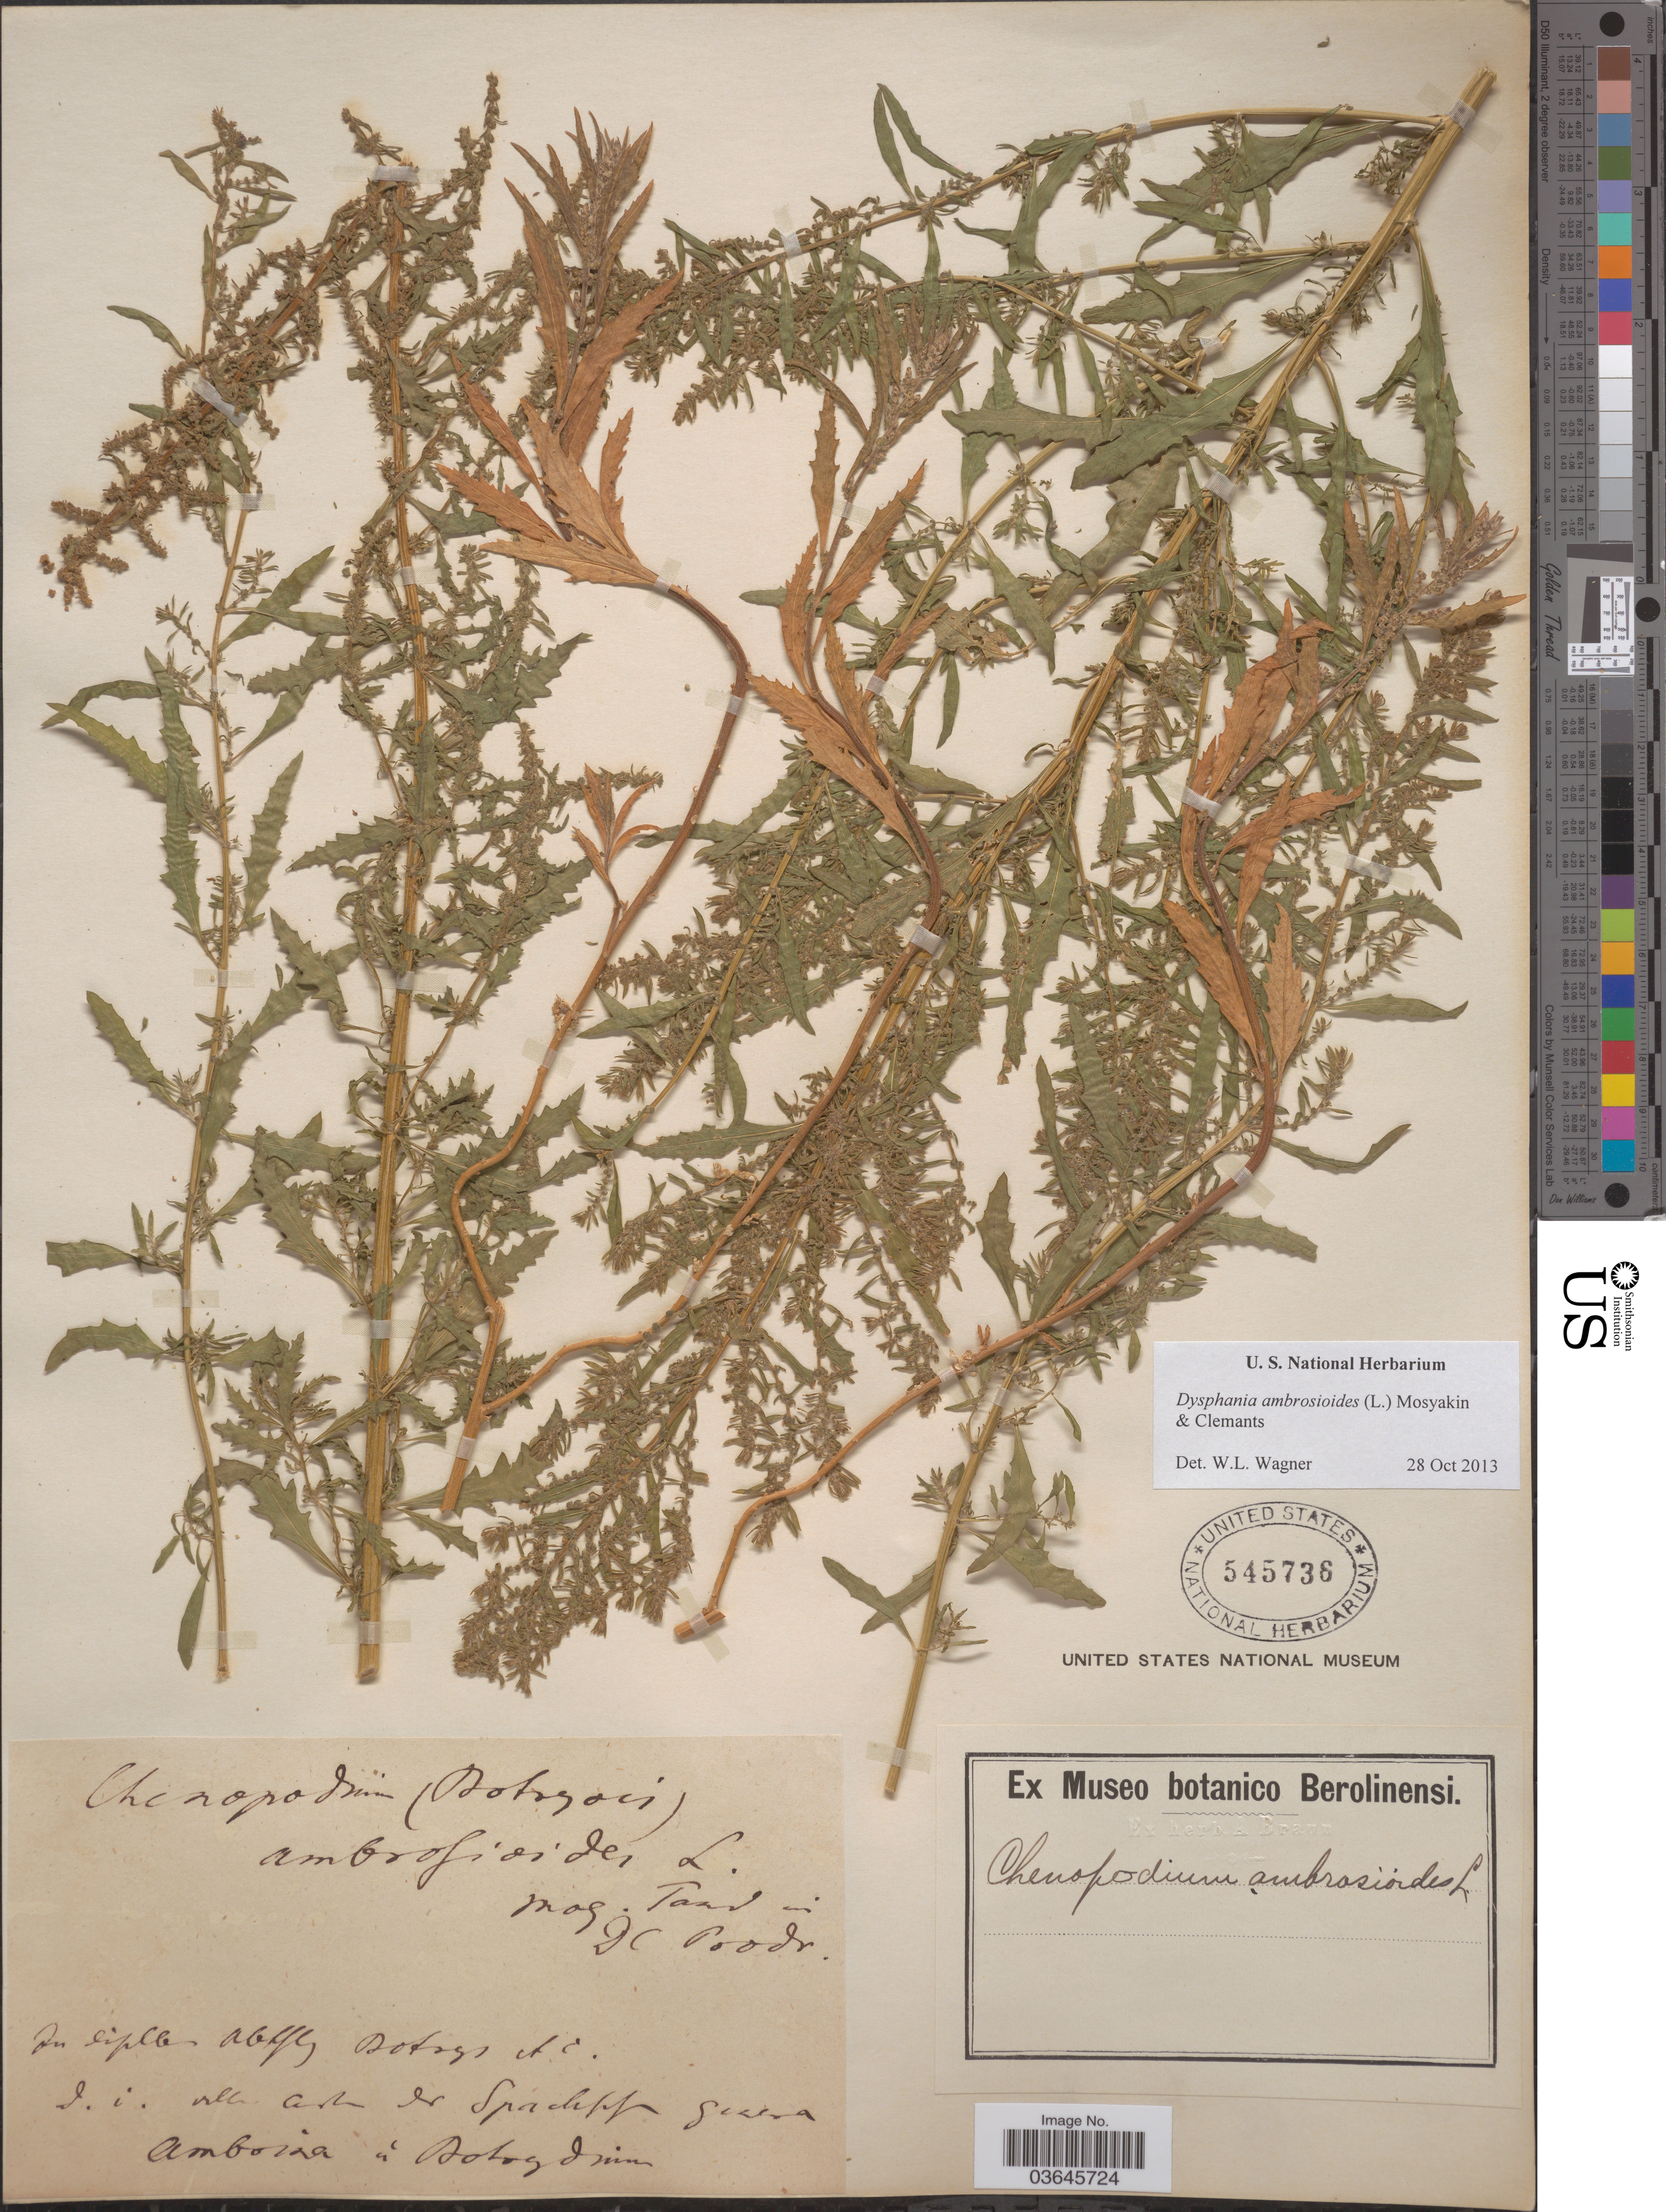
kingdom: Plantae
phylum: Tracheophyta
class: Magnoliopsida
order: Caryophyllales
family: Amaranthaceae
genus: Dysphania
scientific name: Dysphania ambrosioides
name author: (L.) Mosyakin & Clemants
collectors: ex herb. A. Braun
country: Indonesia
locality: Amboina in Botagdmin [unsure placement] [interpreted].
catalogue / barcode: US 545736